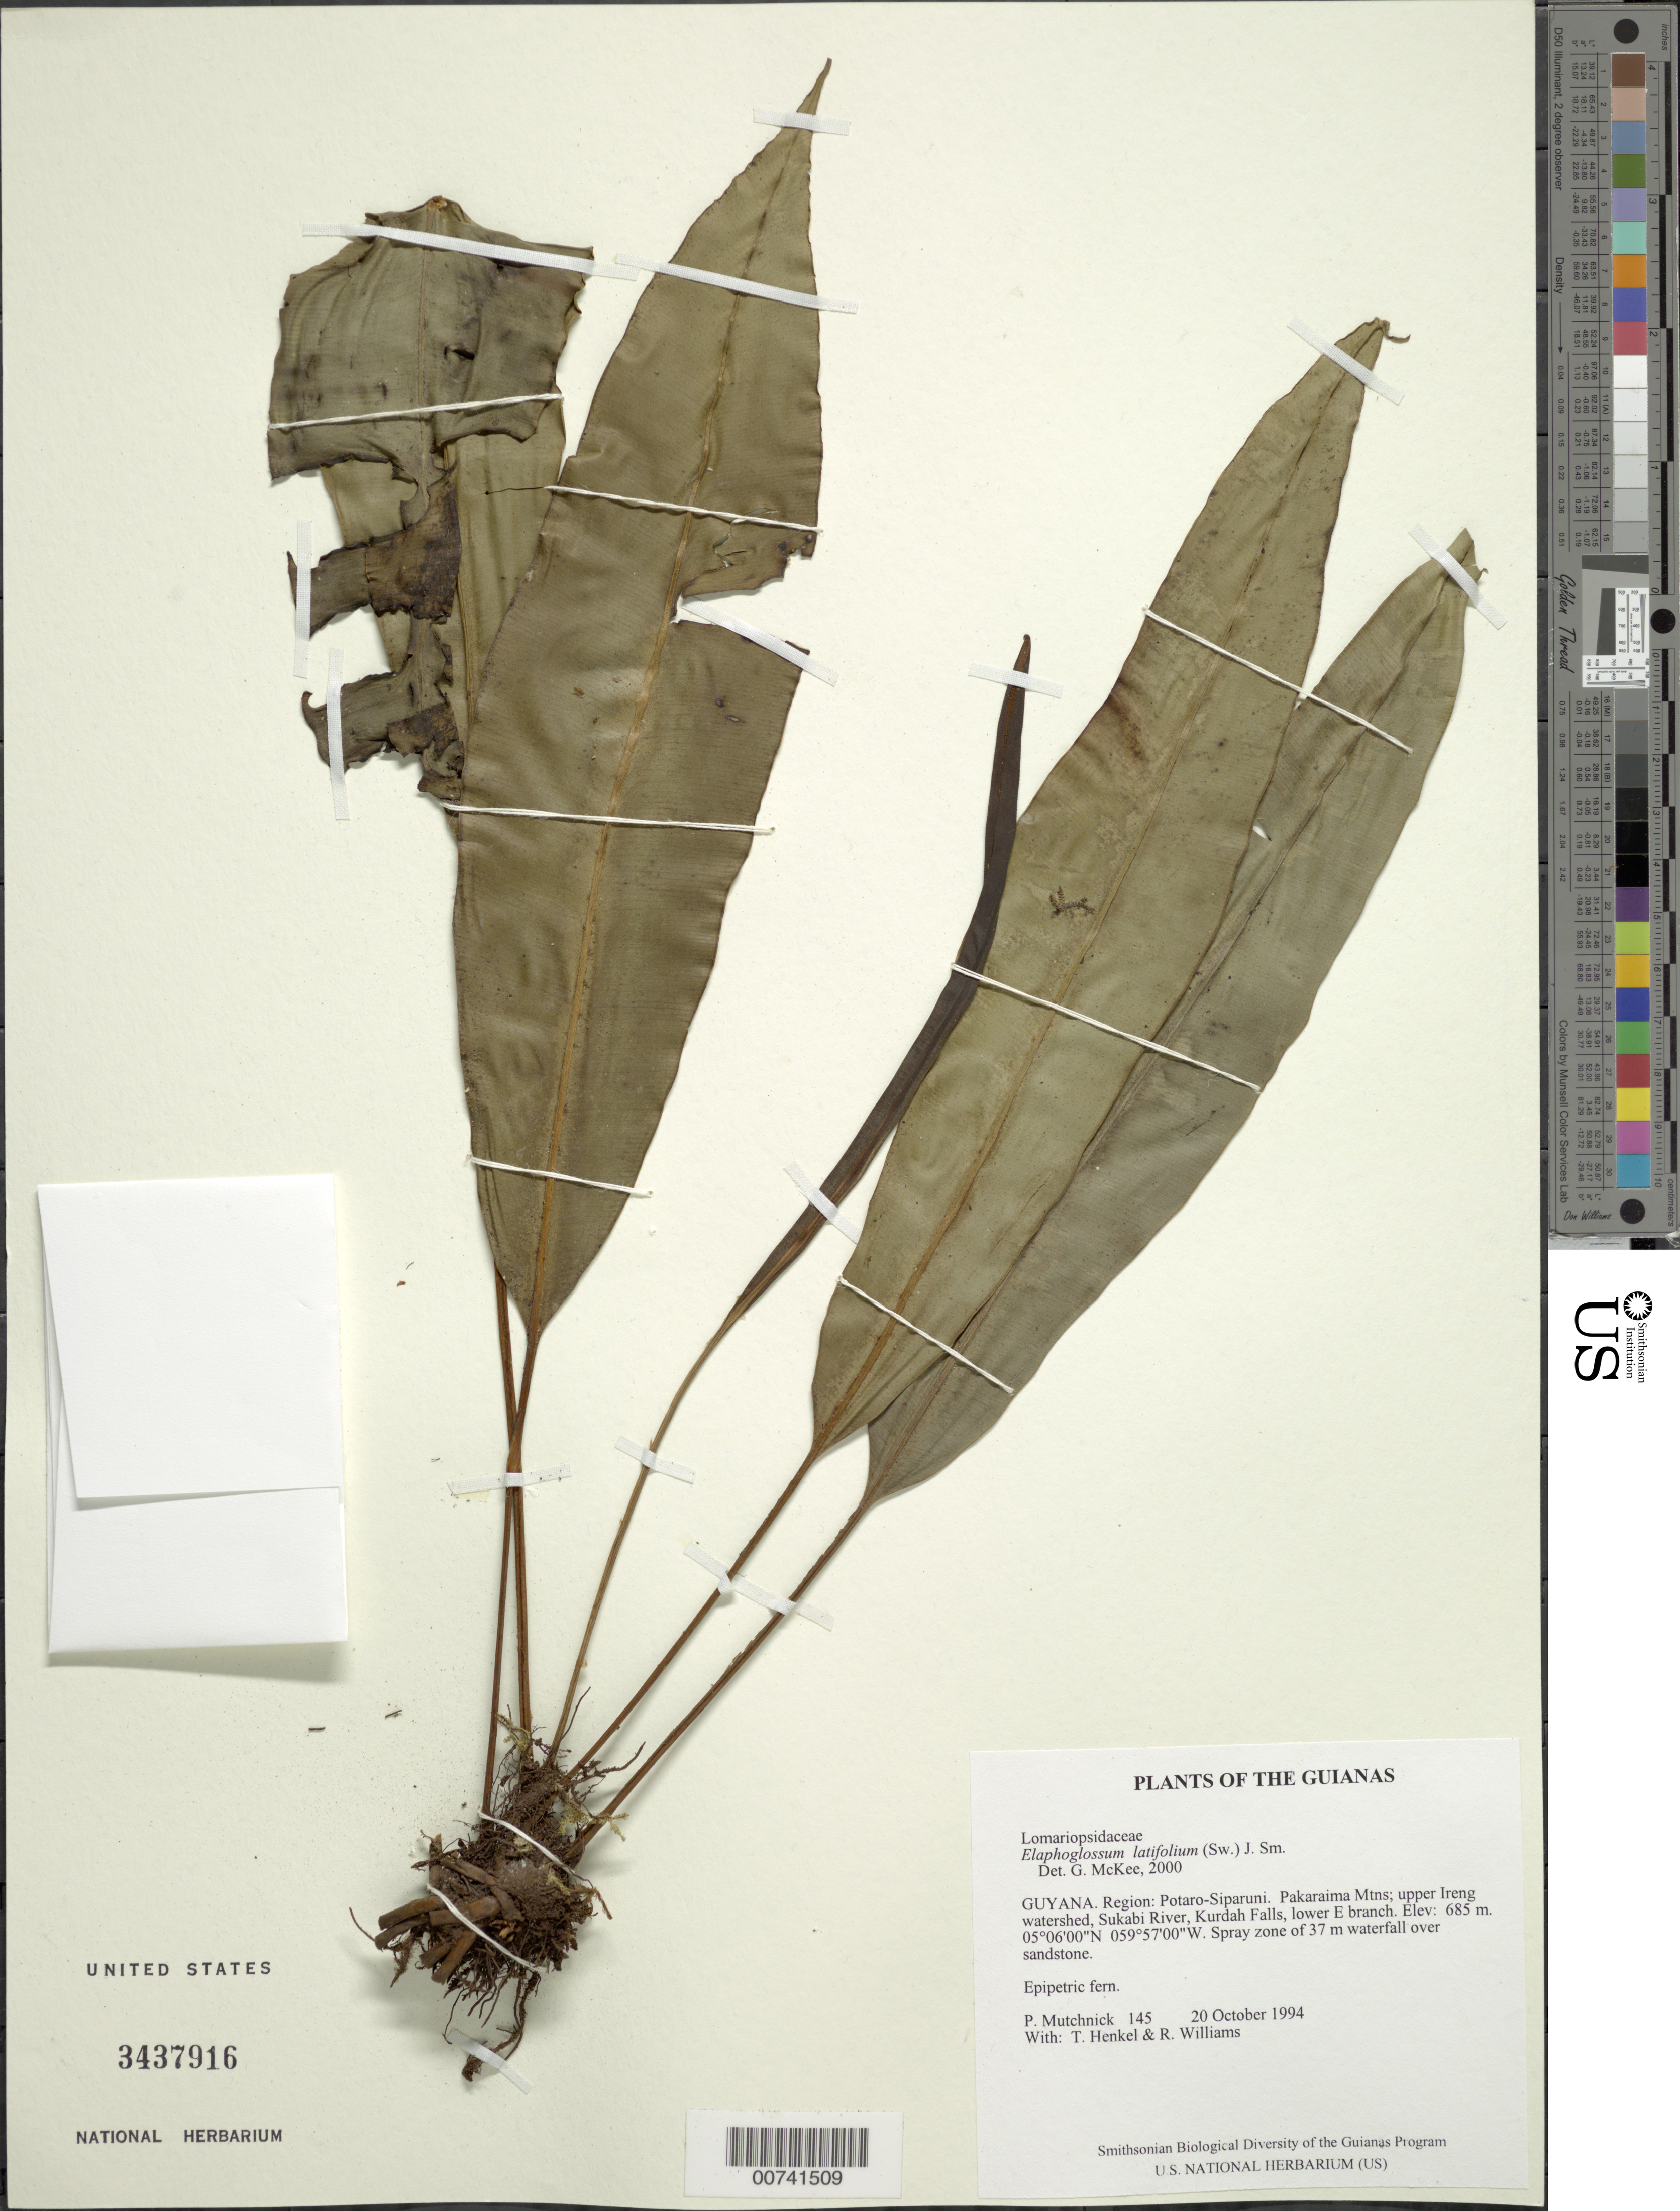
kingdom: Plantae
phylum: Tracheophyta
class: Polypodiopsida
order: Polypodiales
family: Dryopteridaceae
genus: Elaphoglossum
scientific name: Elaphoglossum latifolium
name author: (Sw.) J. Sm.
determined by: McKee, G. S., (US), NMNH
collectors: P. Mutchnick, T. Henkel & R. Williams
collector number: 145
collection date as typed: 20 October 1994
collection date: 1994-10-20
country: Guyana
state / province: Potaro-Siparuni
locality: Pakaraima Mtns; upper Ireng watershed, Sukabi River, Kurdah Falls, lower E branch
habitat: Spray zone of 37 m waterfall over sandstone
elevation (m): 685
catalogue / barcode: US 3437916